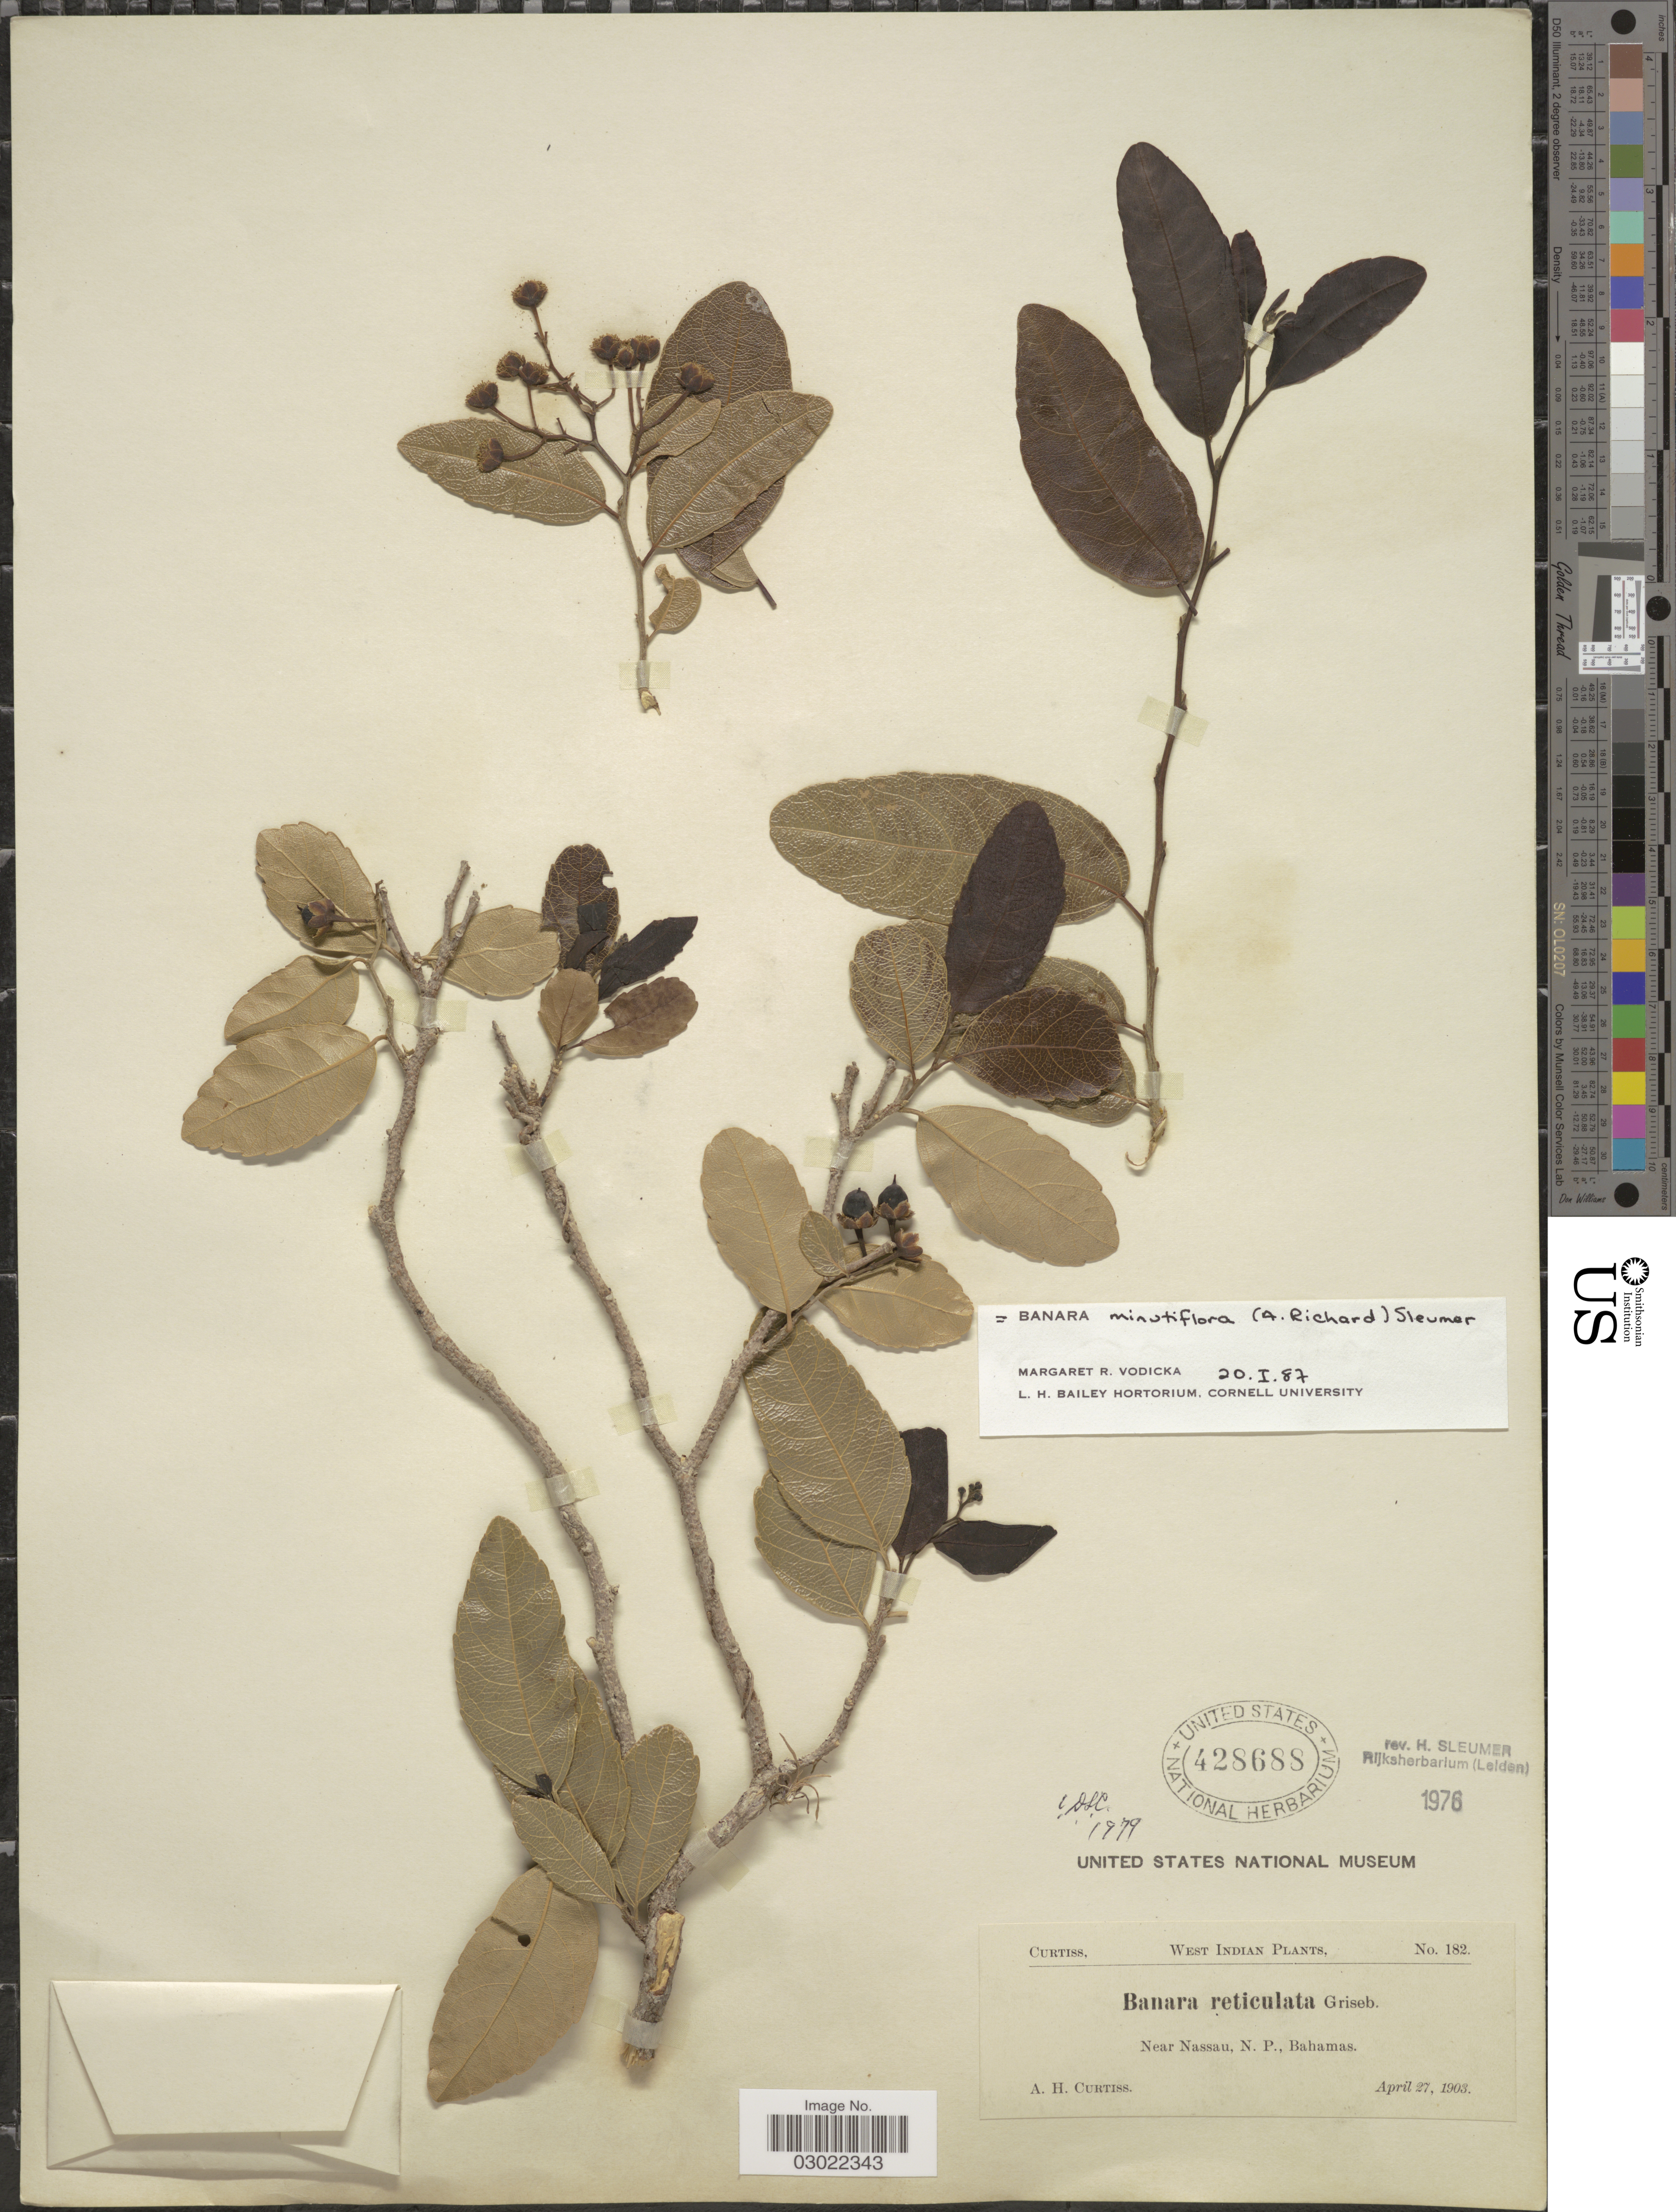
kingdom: Plantae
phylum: Tracheophyta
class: Magnoliopsida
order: Malpighiales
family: Salicaceae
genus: Banara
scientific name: Banara minutiflora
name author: (A. Rich.) Sleumer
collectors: A. H. Curtiss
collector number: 182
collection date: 1903-04-27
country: Bahamas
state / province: New Providence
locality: West Indian. Near Nassau, N. P.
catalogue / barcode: US 428688